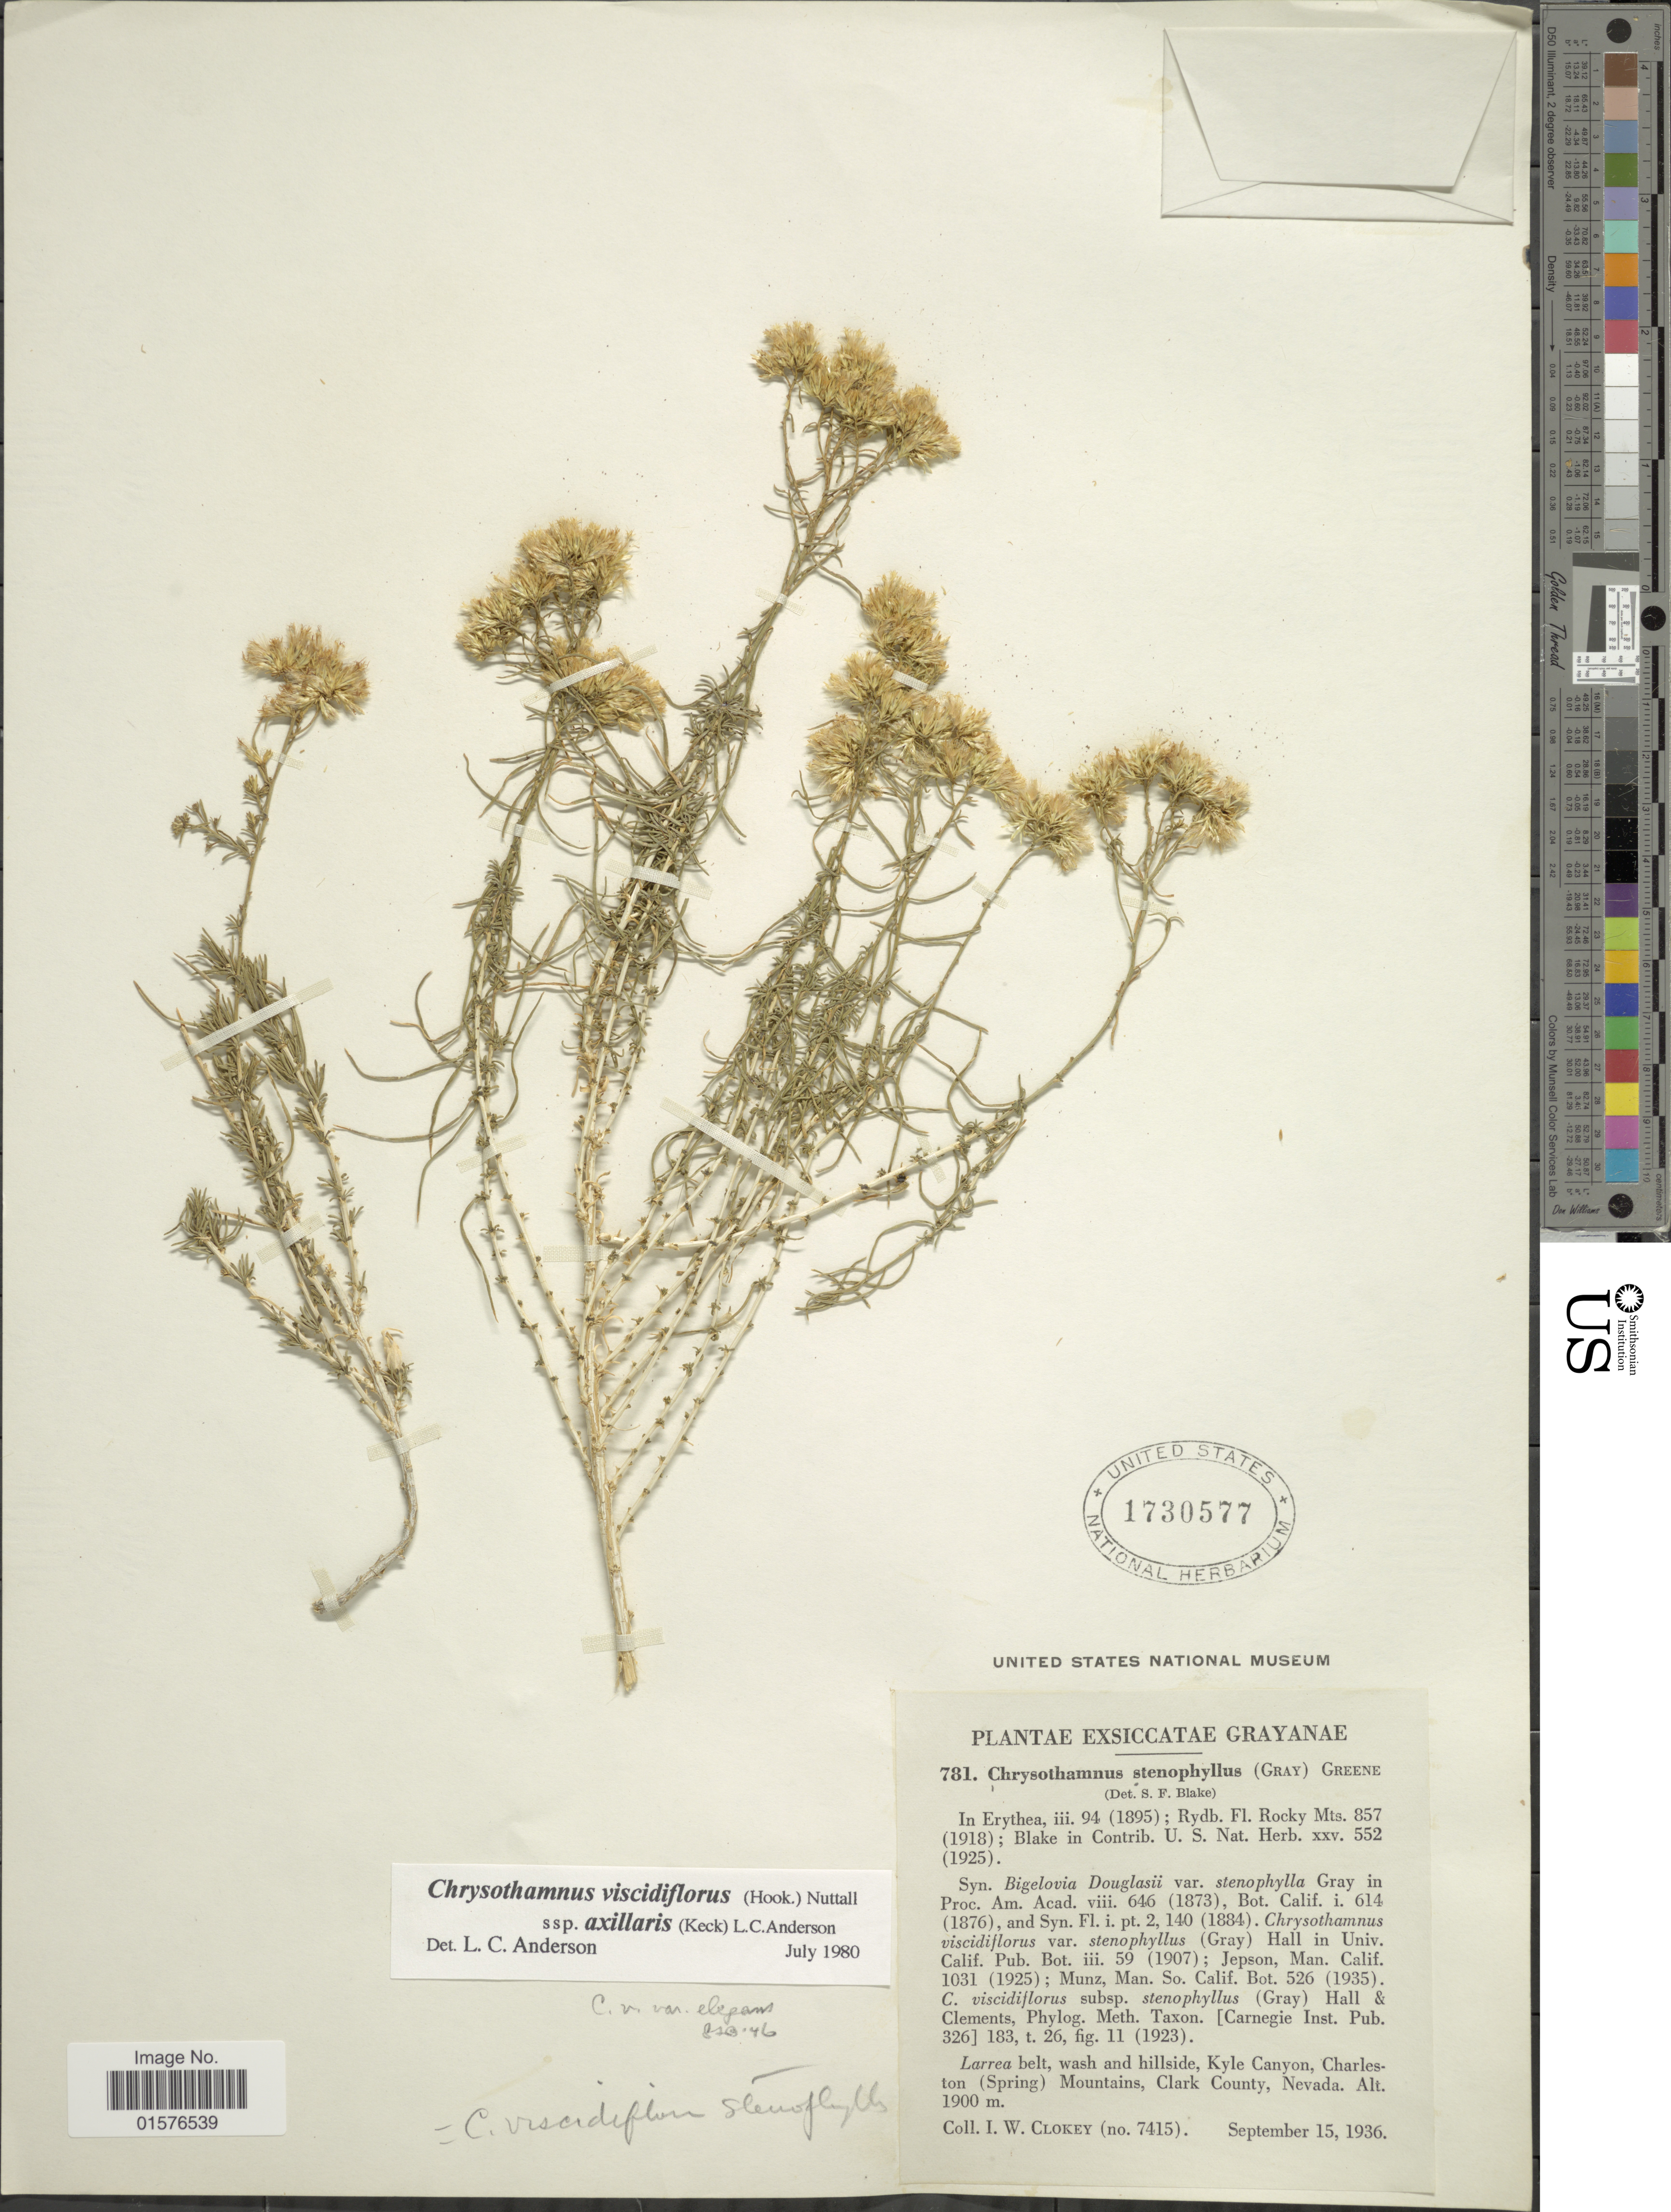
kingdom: Plantae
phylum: Tracheophyta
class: Magnoliopsida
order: Asterales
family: Asteraceae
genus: Chrysothamnus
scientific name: Chrysothamnus viscidiflorus subsp. axillaris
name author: (D.D. Keck) L.C. Anderson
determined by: Urbatsch, Lowell E., Curator (LSU), Louisiana State University (UNITED STATES)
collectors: I. W. Clokey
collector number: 7415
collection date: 1936-09-15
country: United States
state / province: Nevada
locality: Larrea belt, wash and hillside, Kyle Canyon, Charleston (Spring) Mountains, Clark County.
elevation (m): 1900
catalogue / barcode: US 1730577